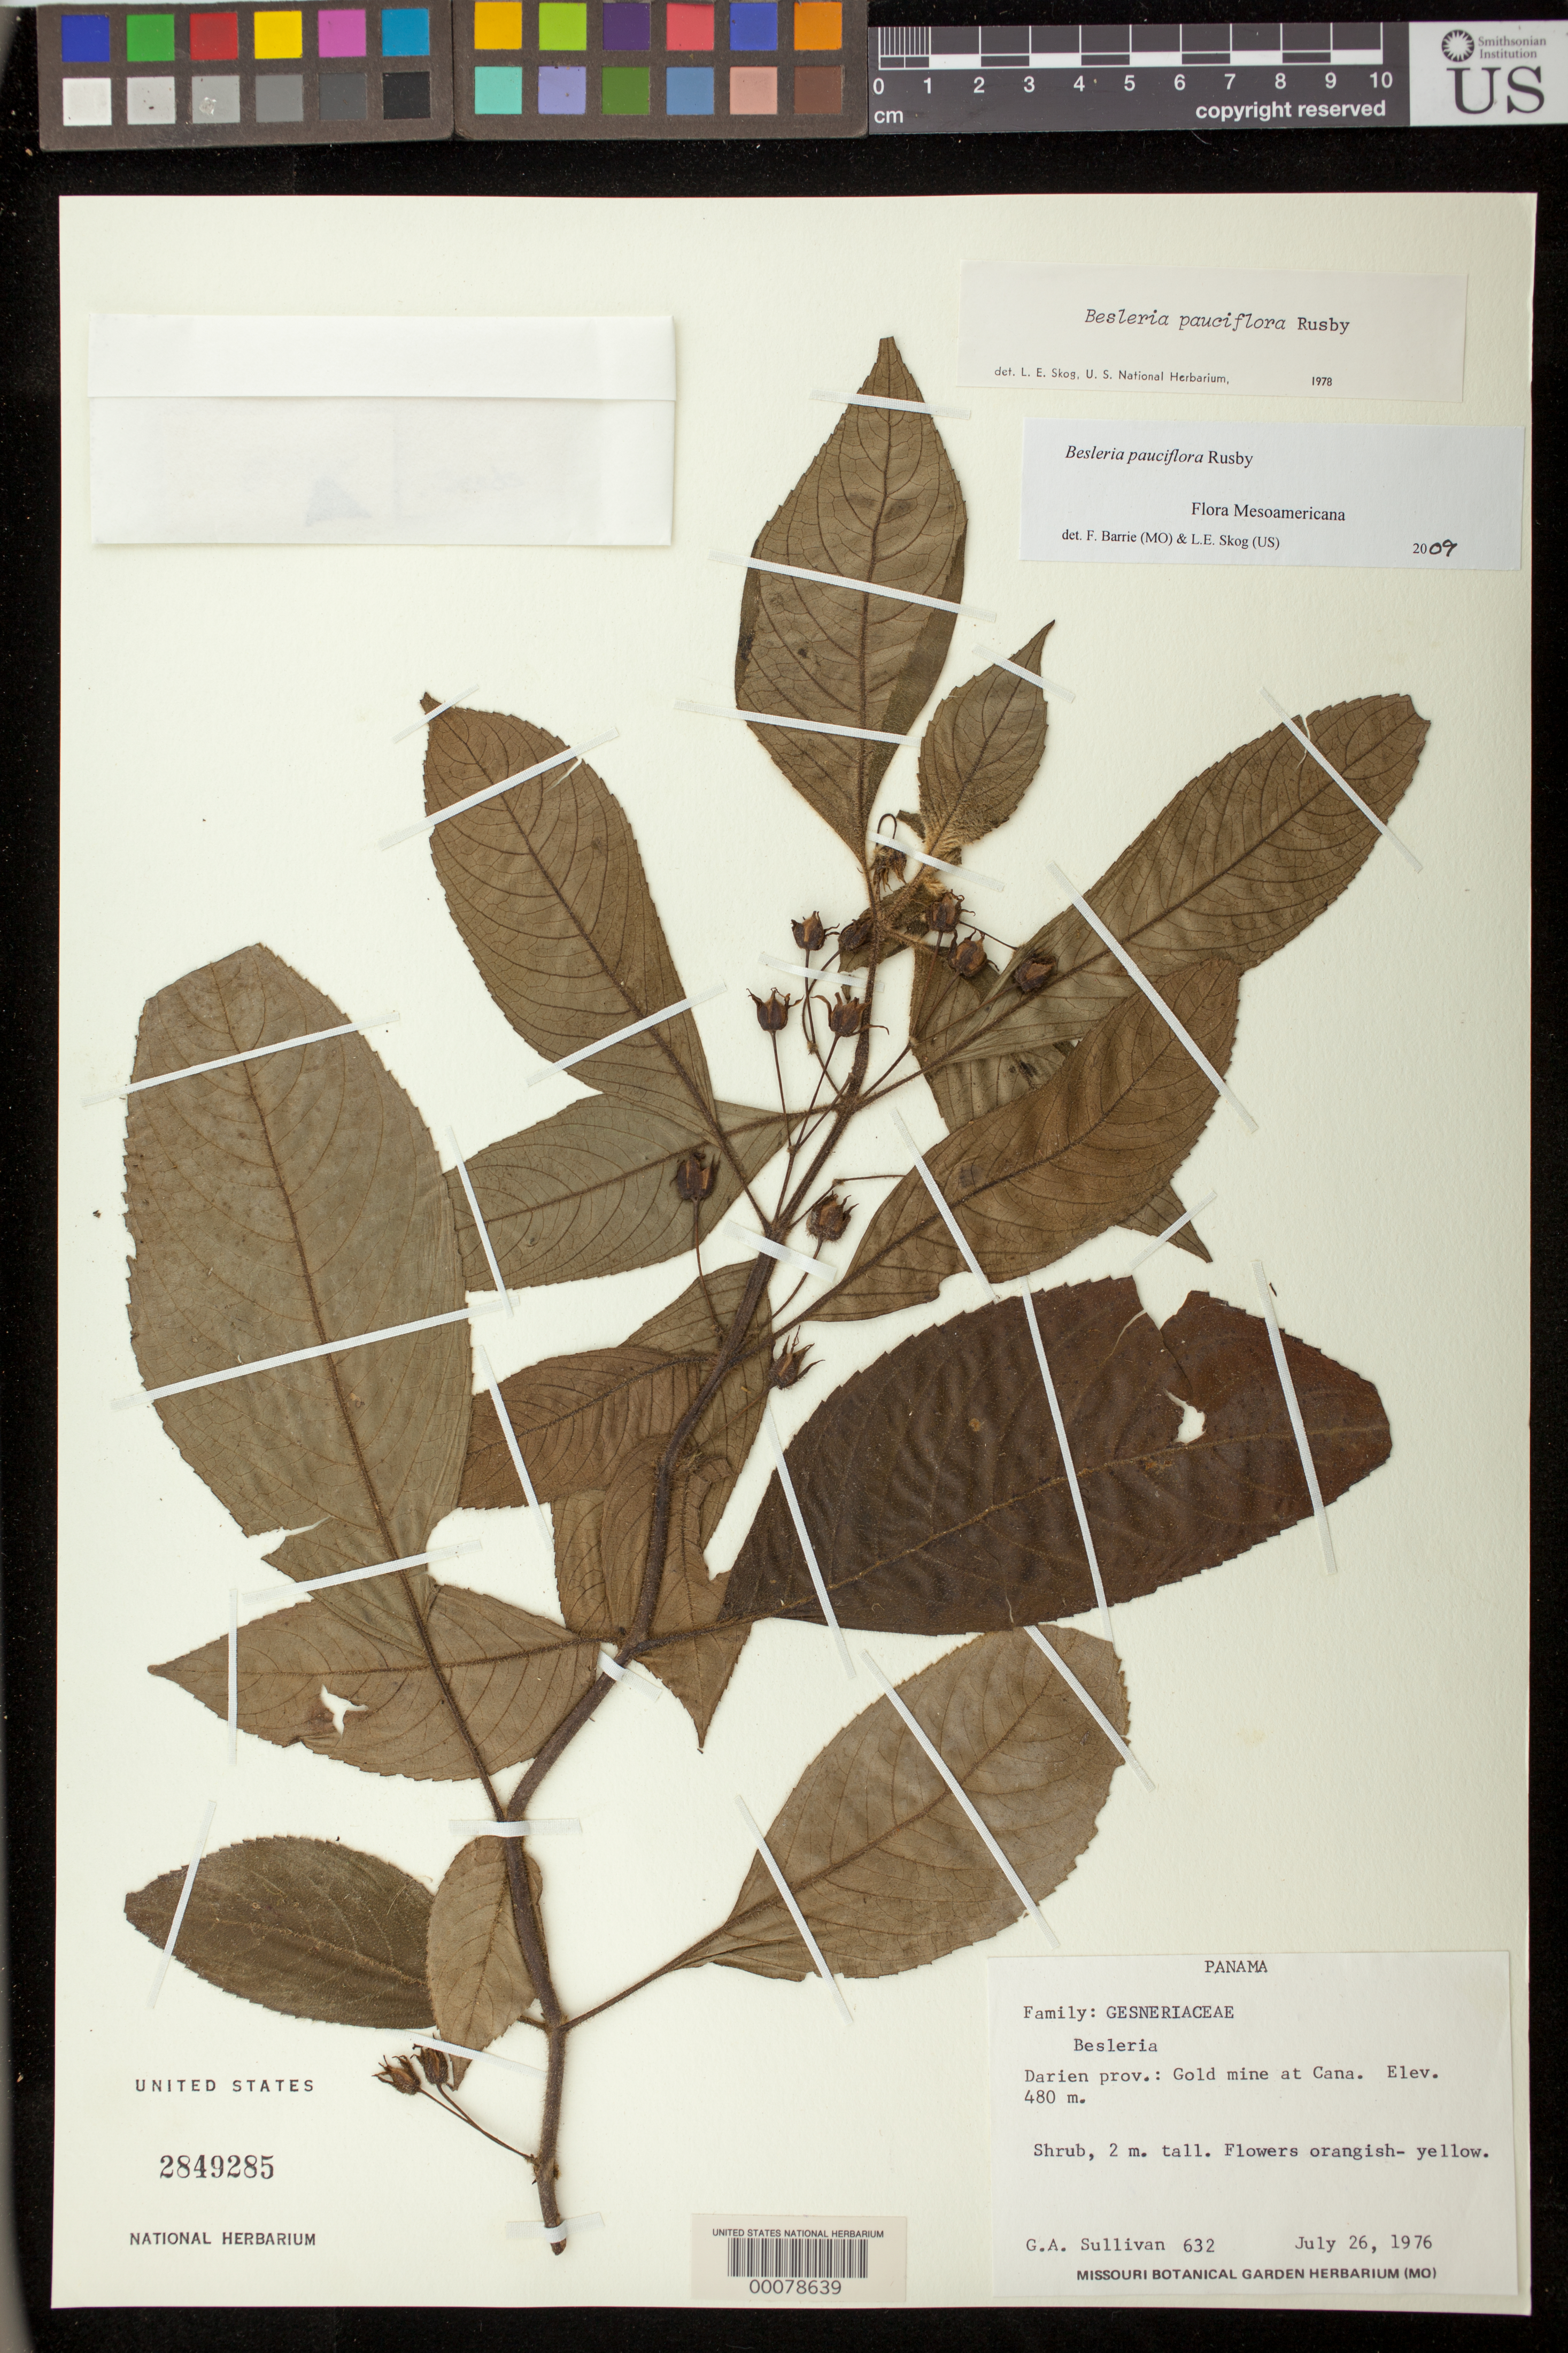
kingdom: Plantae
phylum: Tracheophyta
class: Magnoliopsida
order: Lamiales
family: Gesneriaceae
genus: Besleria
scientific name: Besleria pauciflora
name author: Rusby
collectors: G. Sullivan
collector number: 632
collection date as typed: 26 Jul 1976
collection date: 1976-07-26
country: Panama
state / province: Darién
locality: Gold mine at Cana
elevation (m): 480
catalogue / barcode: US 2849285